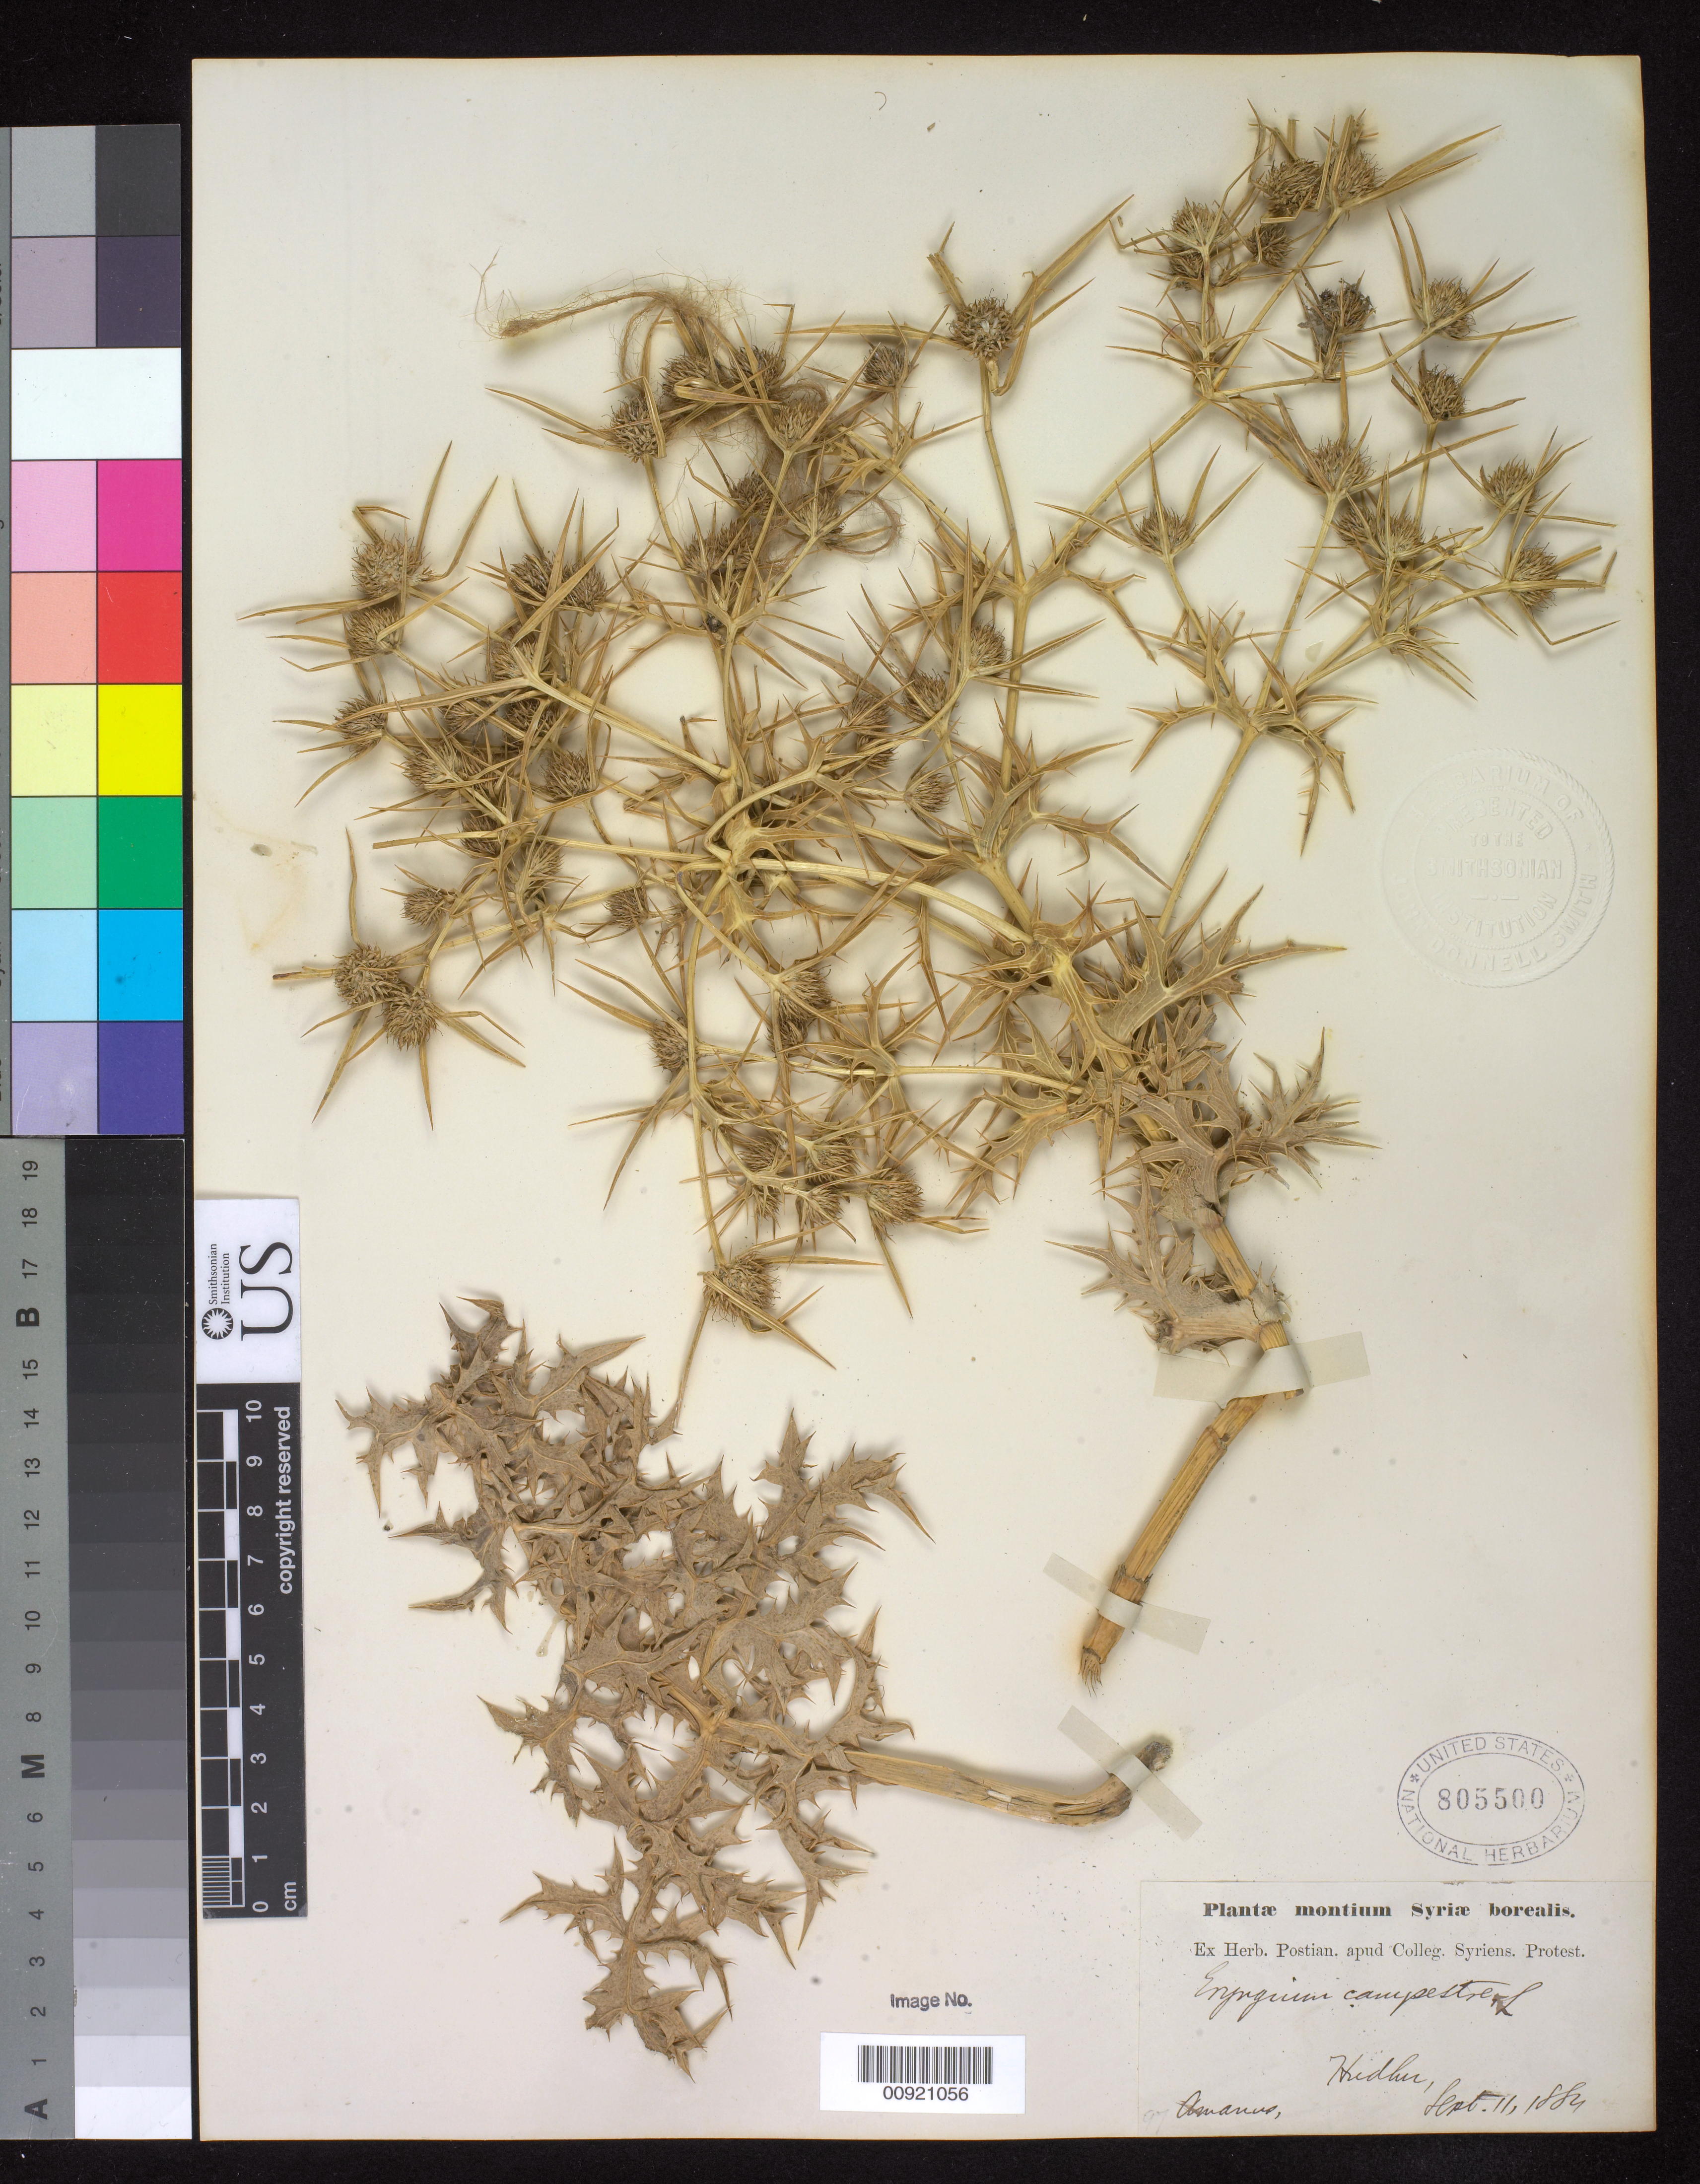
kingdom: Plantae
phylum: Tracheophyta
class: Magnoliopsida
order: Apiales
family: Apiaceae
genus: Eryngium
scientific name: Eryngium campestre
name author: L.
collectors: -. Postian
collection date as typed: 11 Sep 1884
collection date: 1884-09-11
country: Syria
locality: Kidhir; Amanus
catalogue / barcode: US 805500